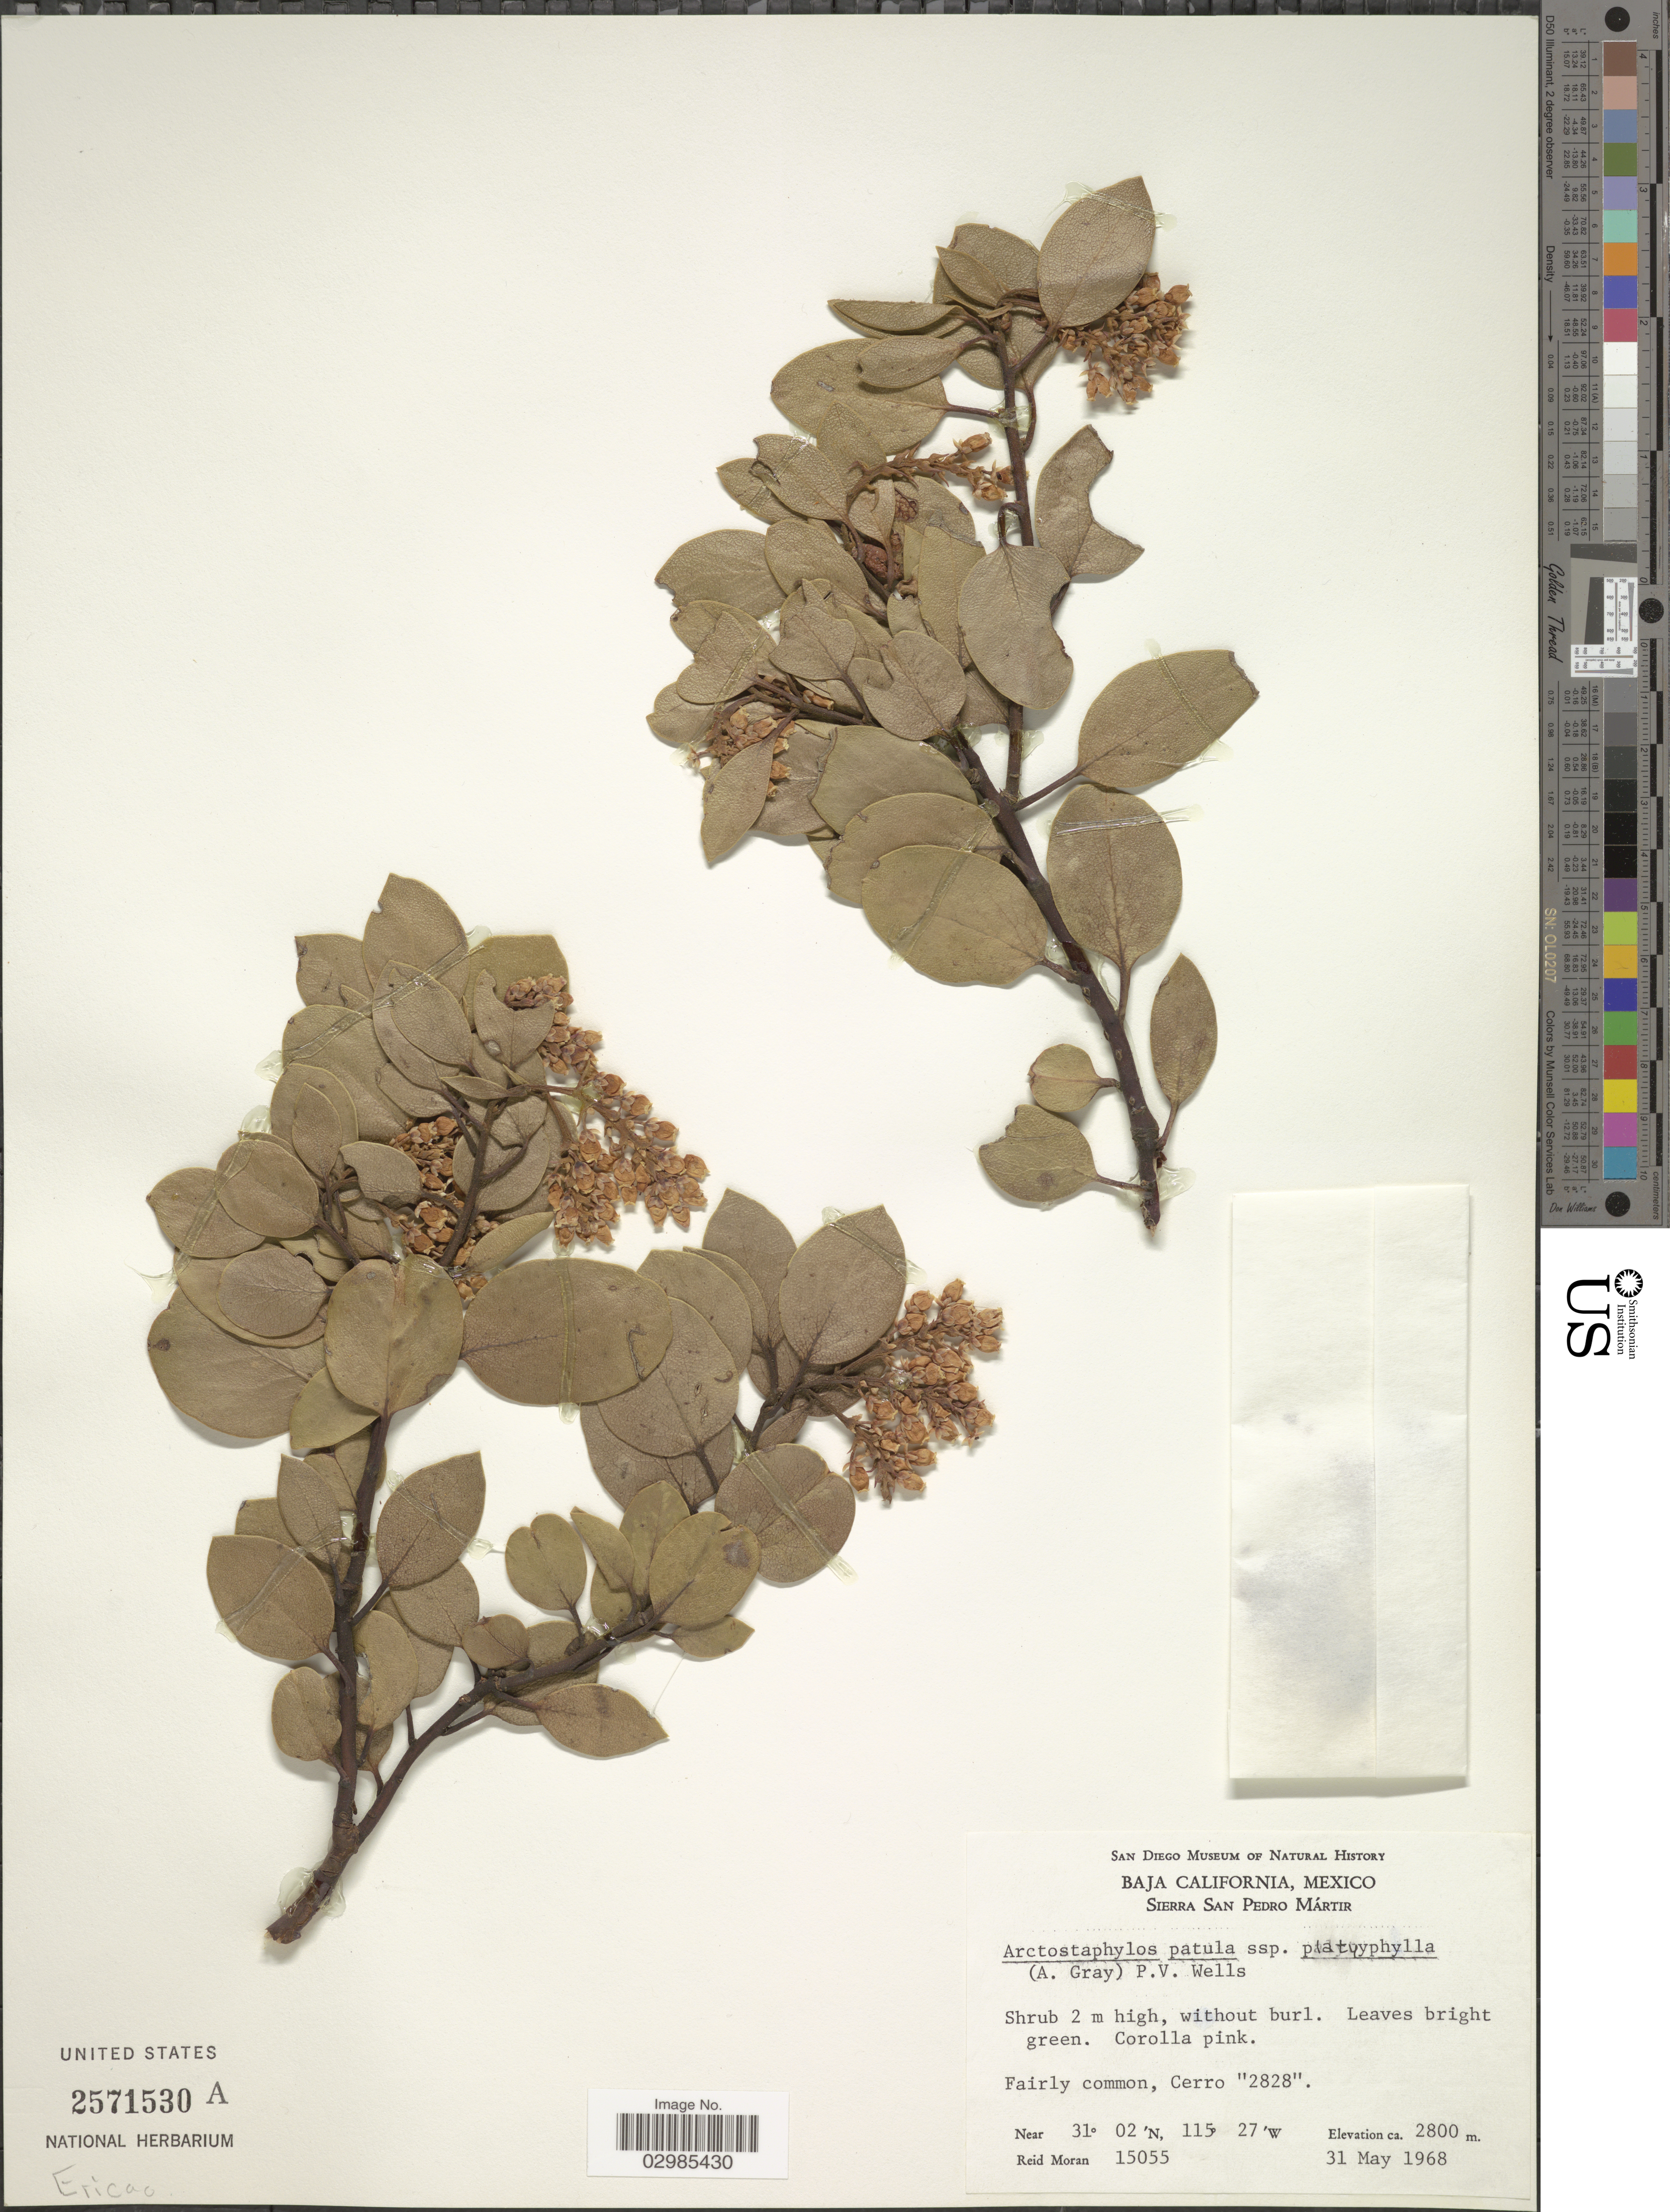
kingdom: Plantae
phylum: Tracheophyta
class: Magnoliopsida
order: Ericales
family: Ericaceae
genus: Arctostaphylos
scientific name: Arctostaphylos patula subsp. platyphylla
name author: (A. Gray) P.V. Wells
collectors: R. V. Moran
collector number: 15055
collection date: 1968-05-31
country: Mexico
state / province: Baja California Norte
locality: Sierra San Pedro Mártir, Fairly common, Cerro "2828".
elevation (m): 2800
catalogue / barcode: US 2571530A